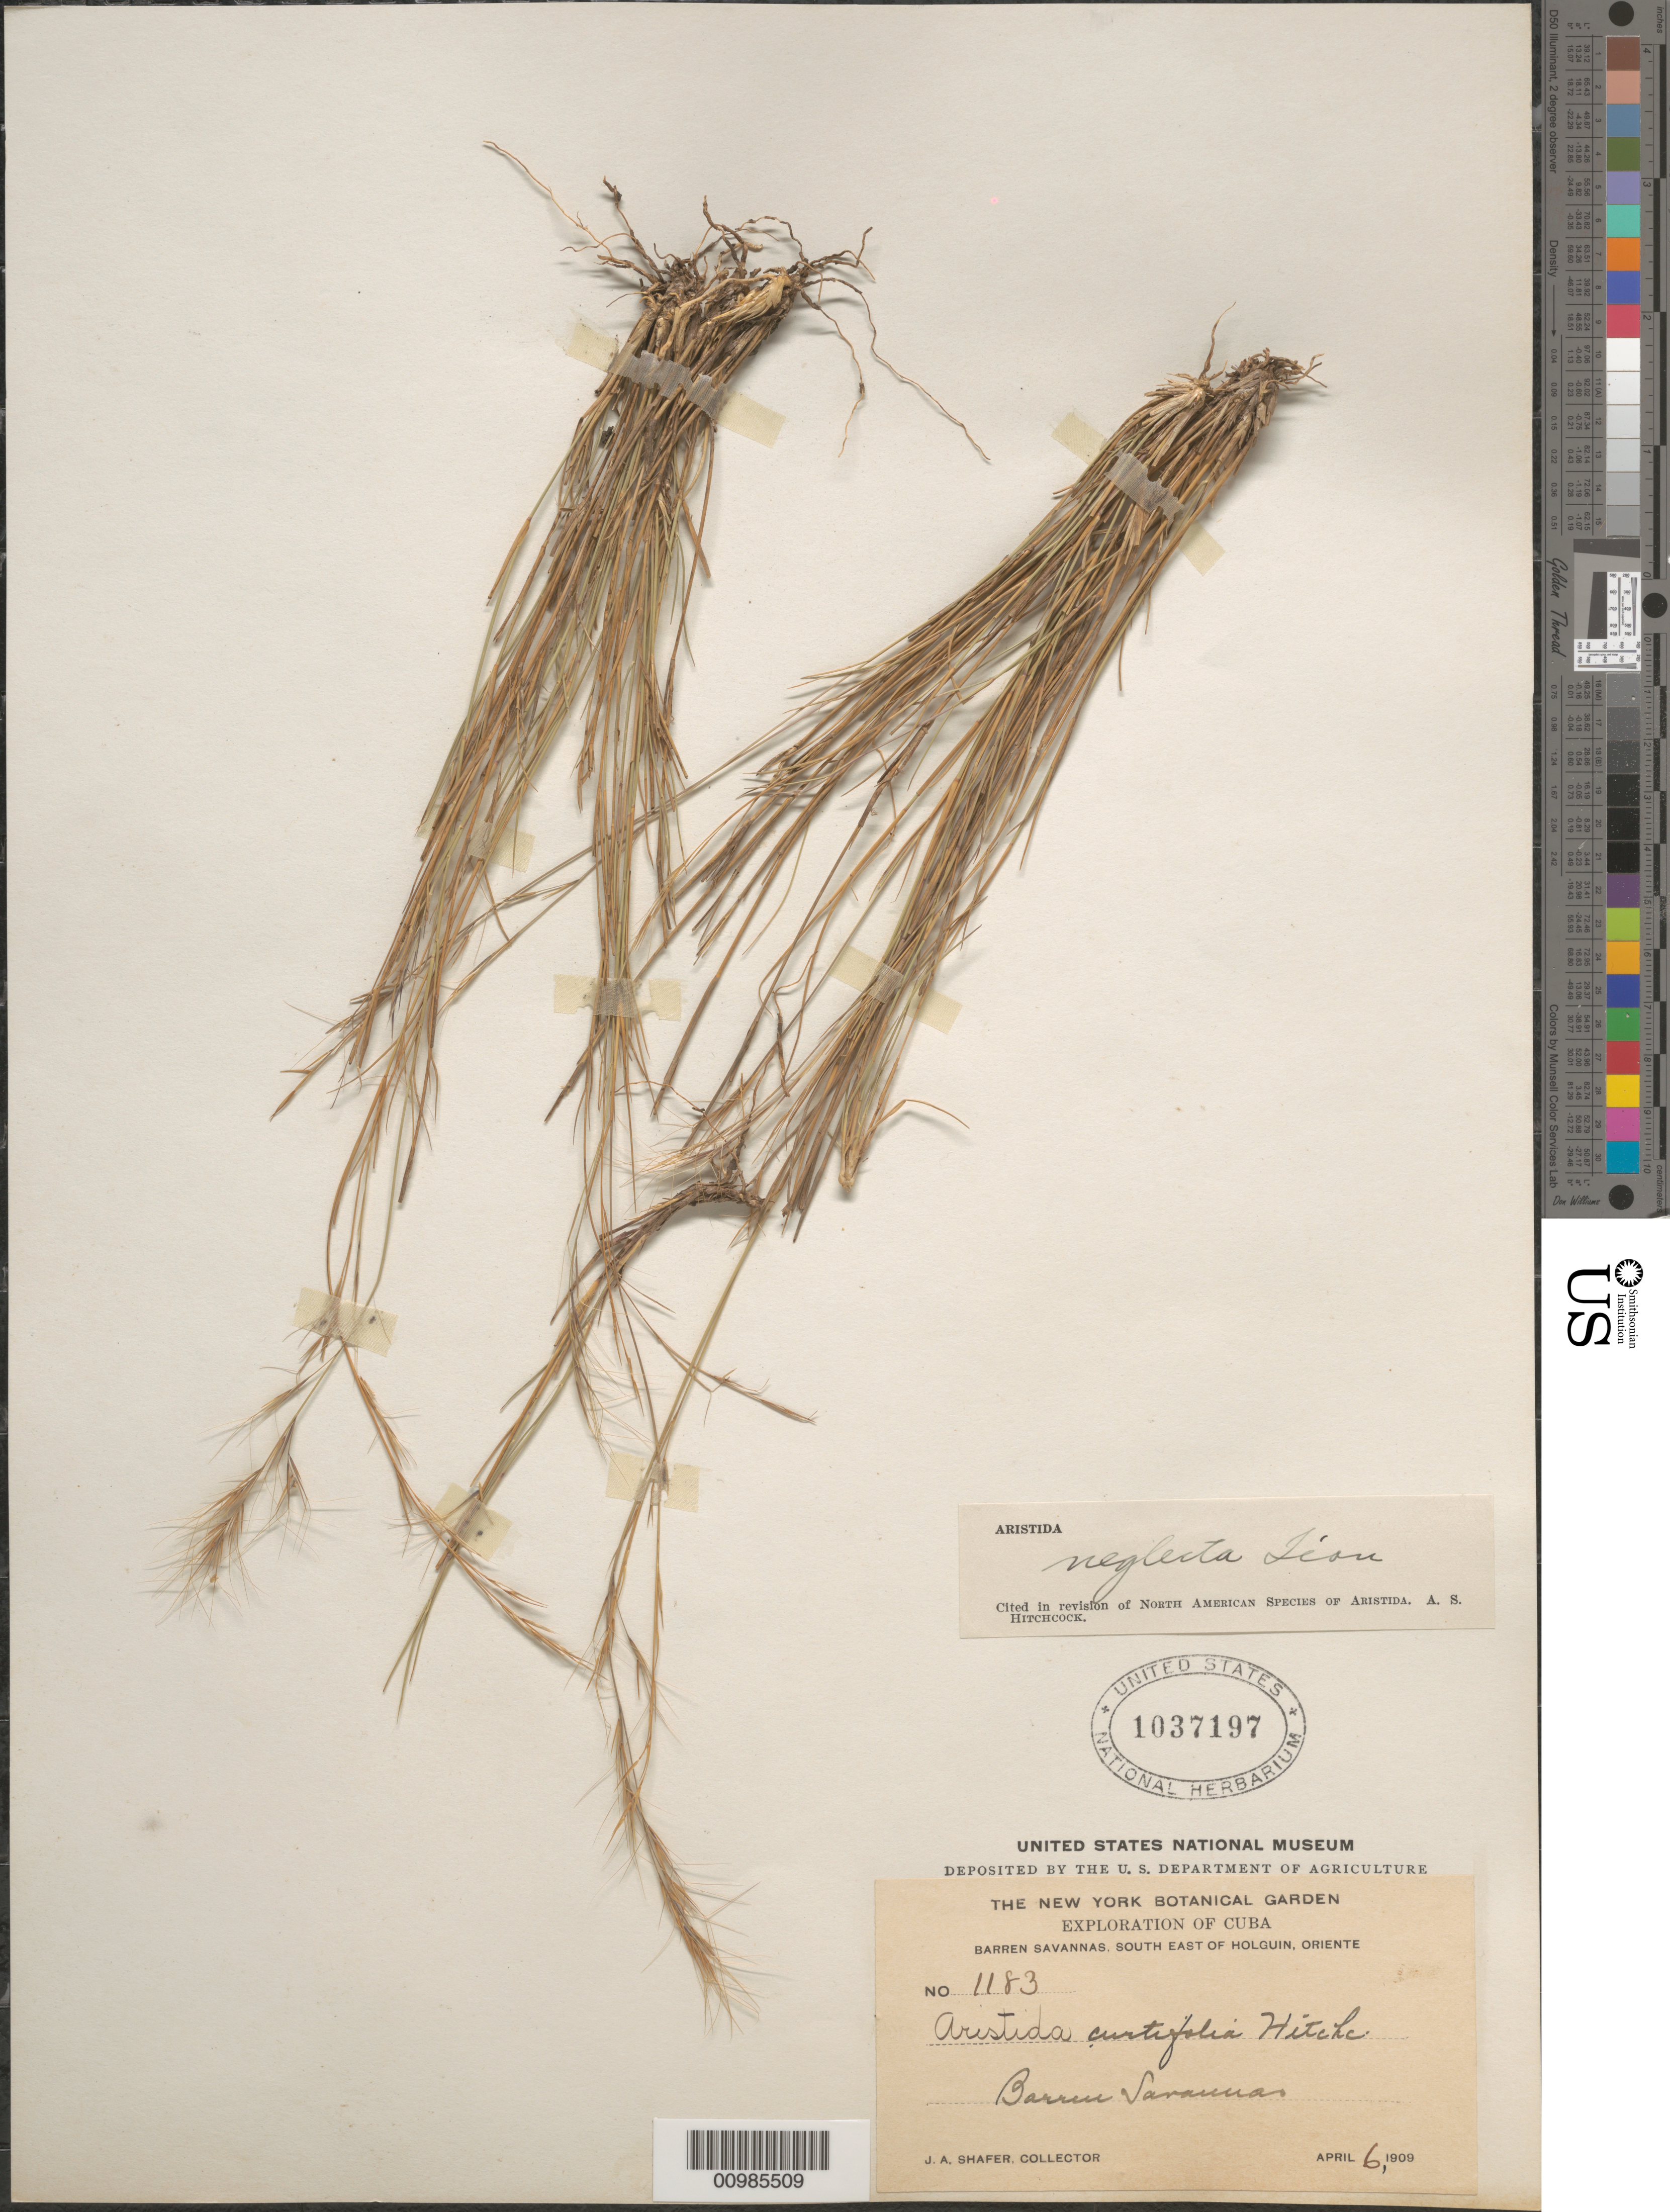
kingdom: Plantae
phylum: Tracheophyta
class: Liliopsida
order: Poales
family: Poaceae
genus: Aristida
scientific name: Aristida neglecta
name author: León ex Hitchc.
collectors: J. A. Shafer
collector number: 1183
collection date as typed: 06 Apr 1909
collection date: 1909-04-06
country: Cuba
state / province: Holguín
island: Cuba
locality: South East of Holguin (City)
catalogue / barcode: US 1037197